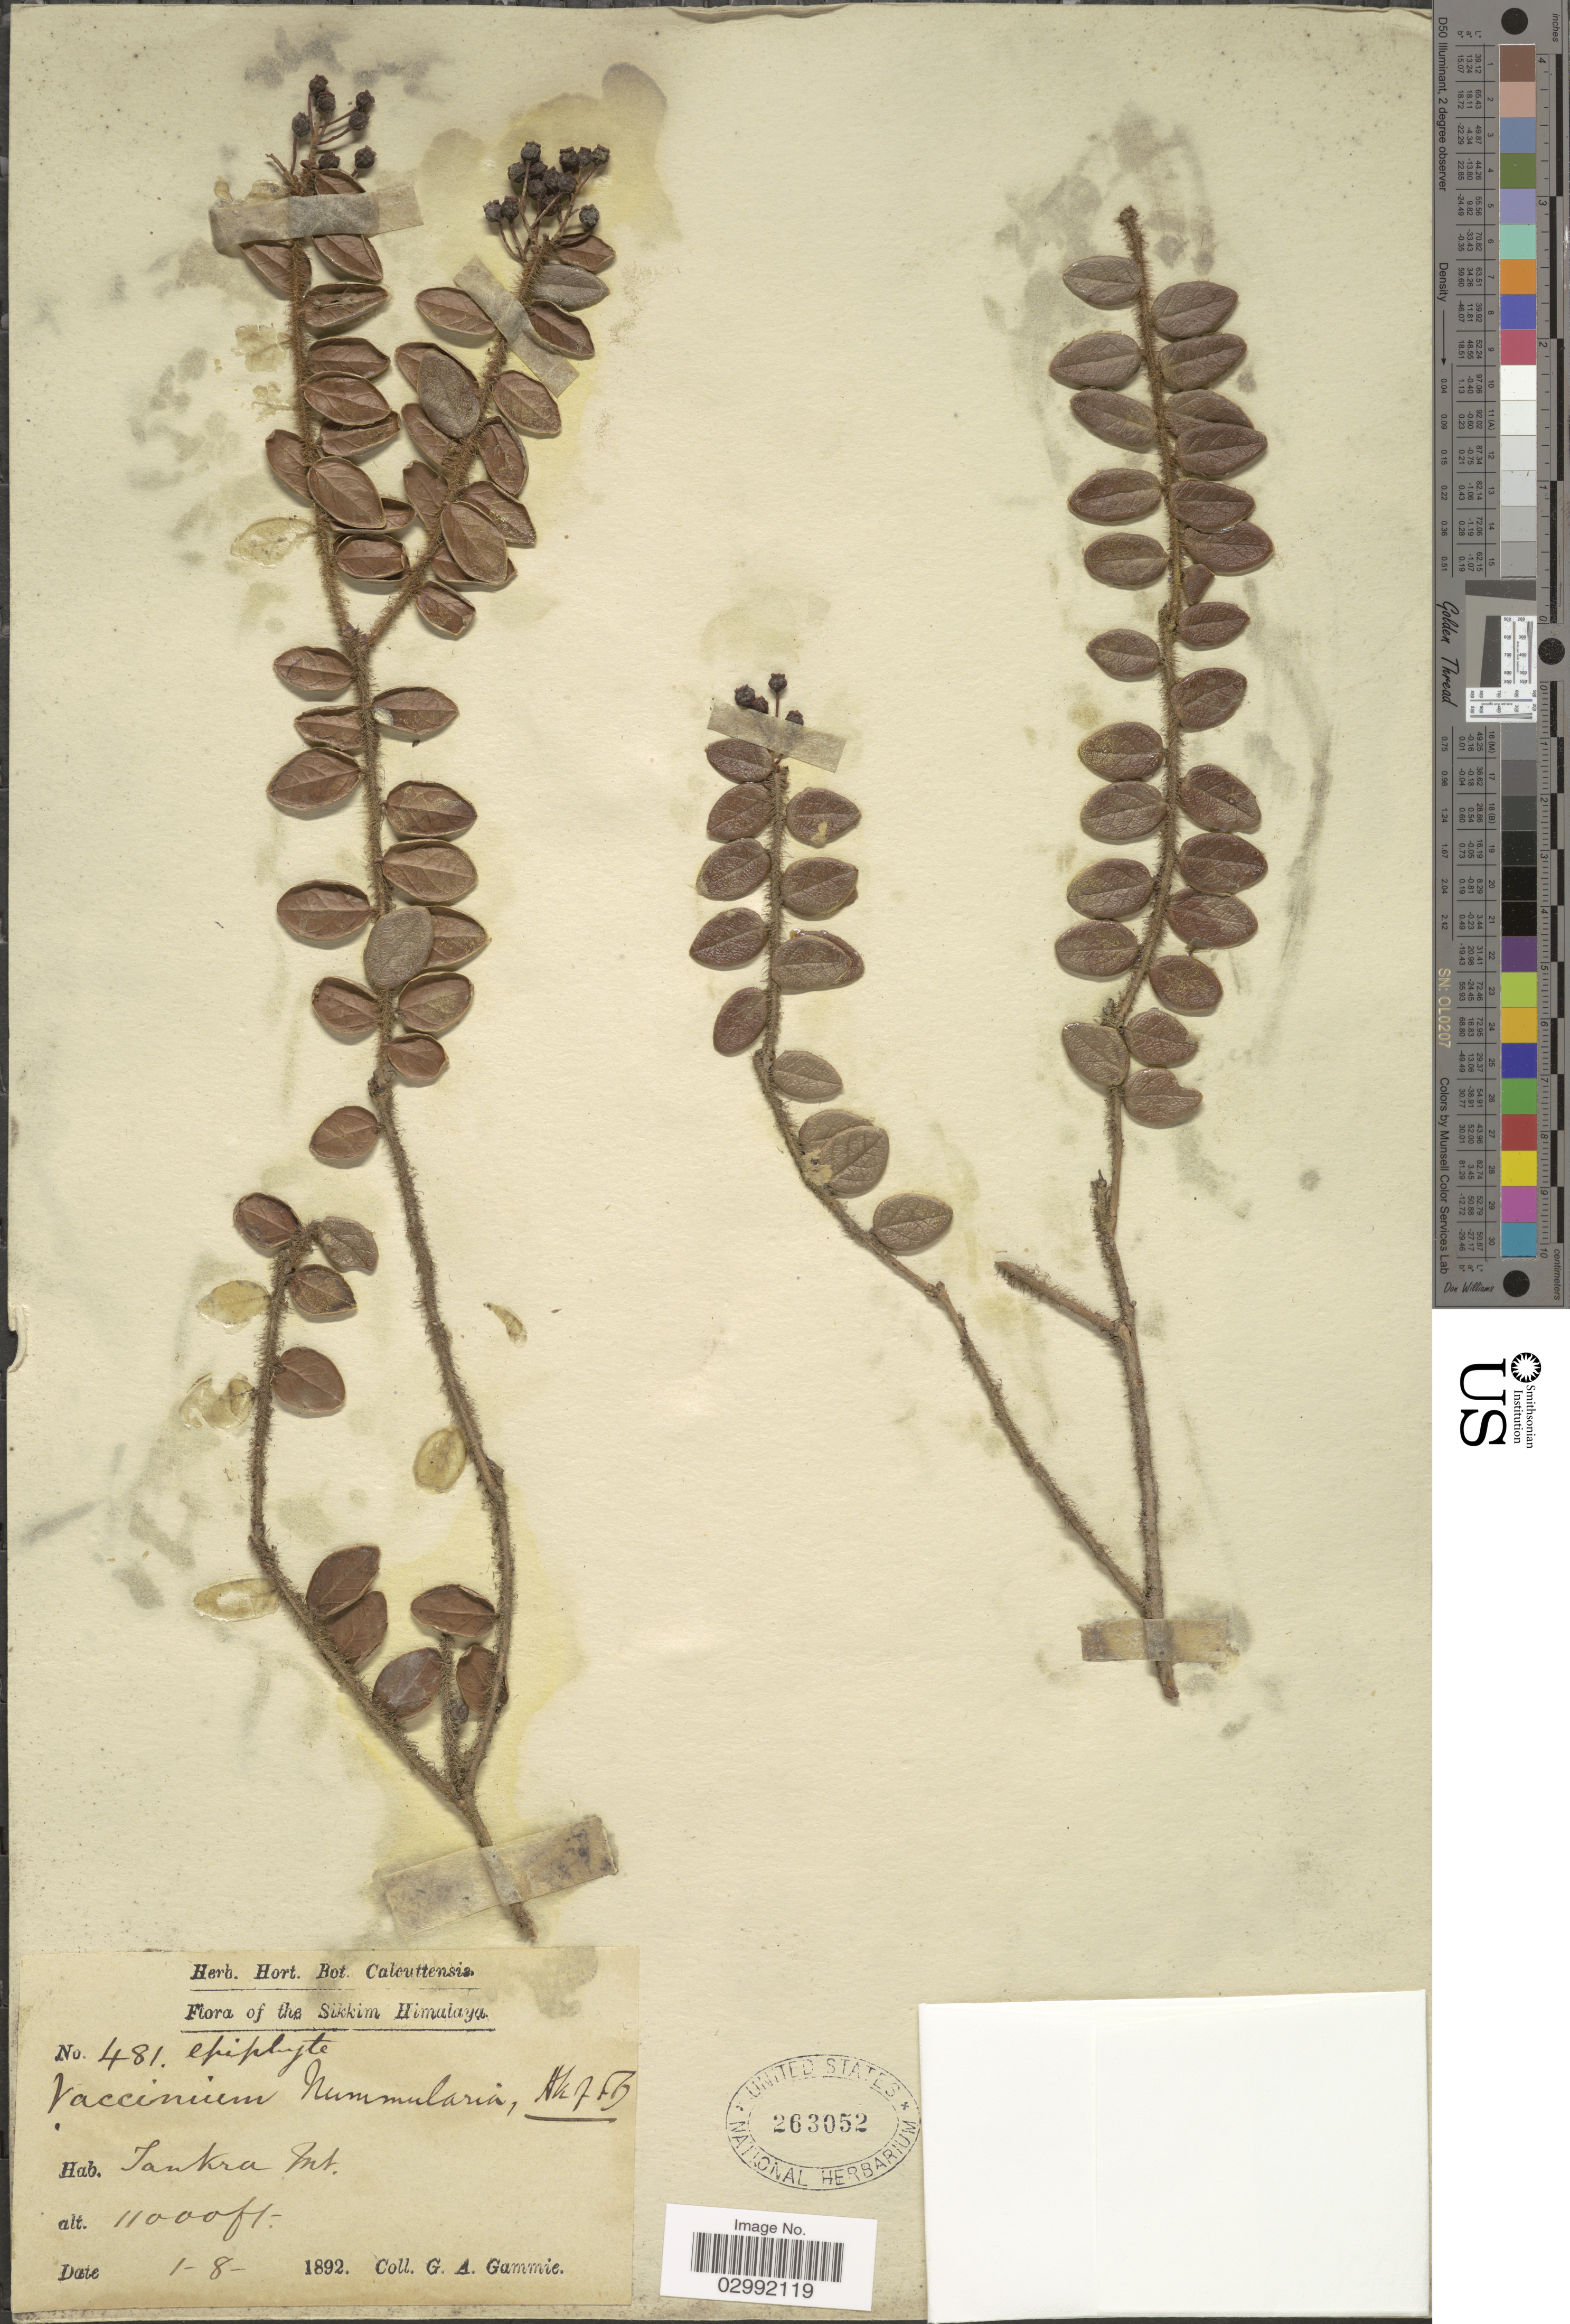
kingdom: Plantae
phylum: Tracheophyta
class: Magnoliopsida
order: Ericales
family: Ericaceae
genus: Vaccinium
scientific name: Vaccinium nummularia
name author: Hook. f. & Thomson ex C.B. Clarke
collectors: G. Gammie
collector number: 481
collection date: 1892-08-01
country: India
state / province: Sikkim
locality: Sikkim Himalaya, Tankra Mt.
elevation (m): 3353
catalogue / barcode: US 263052